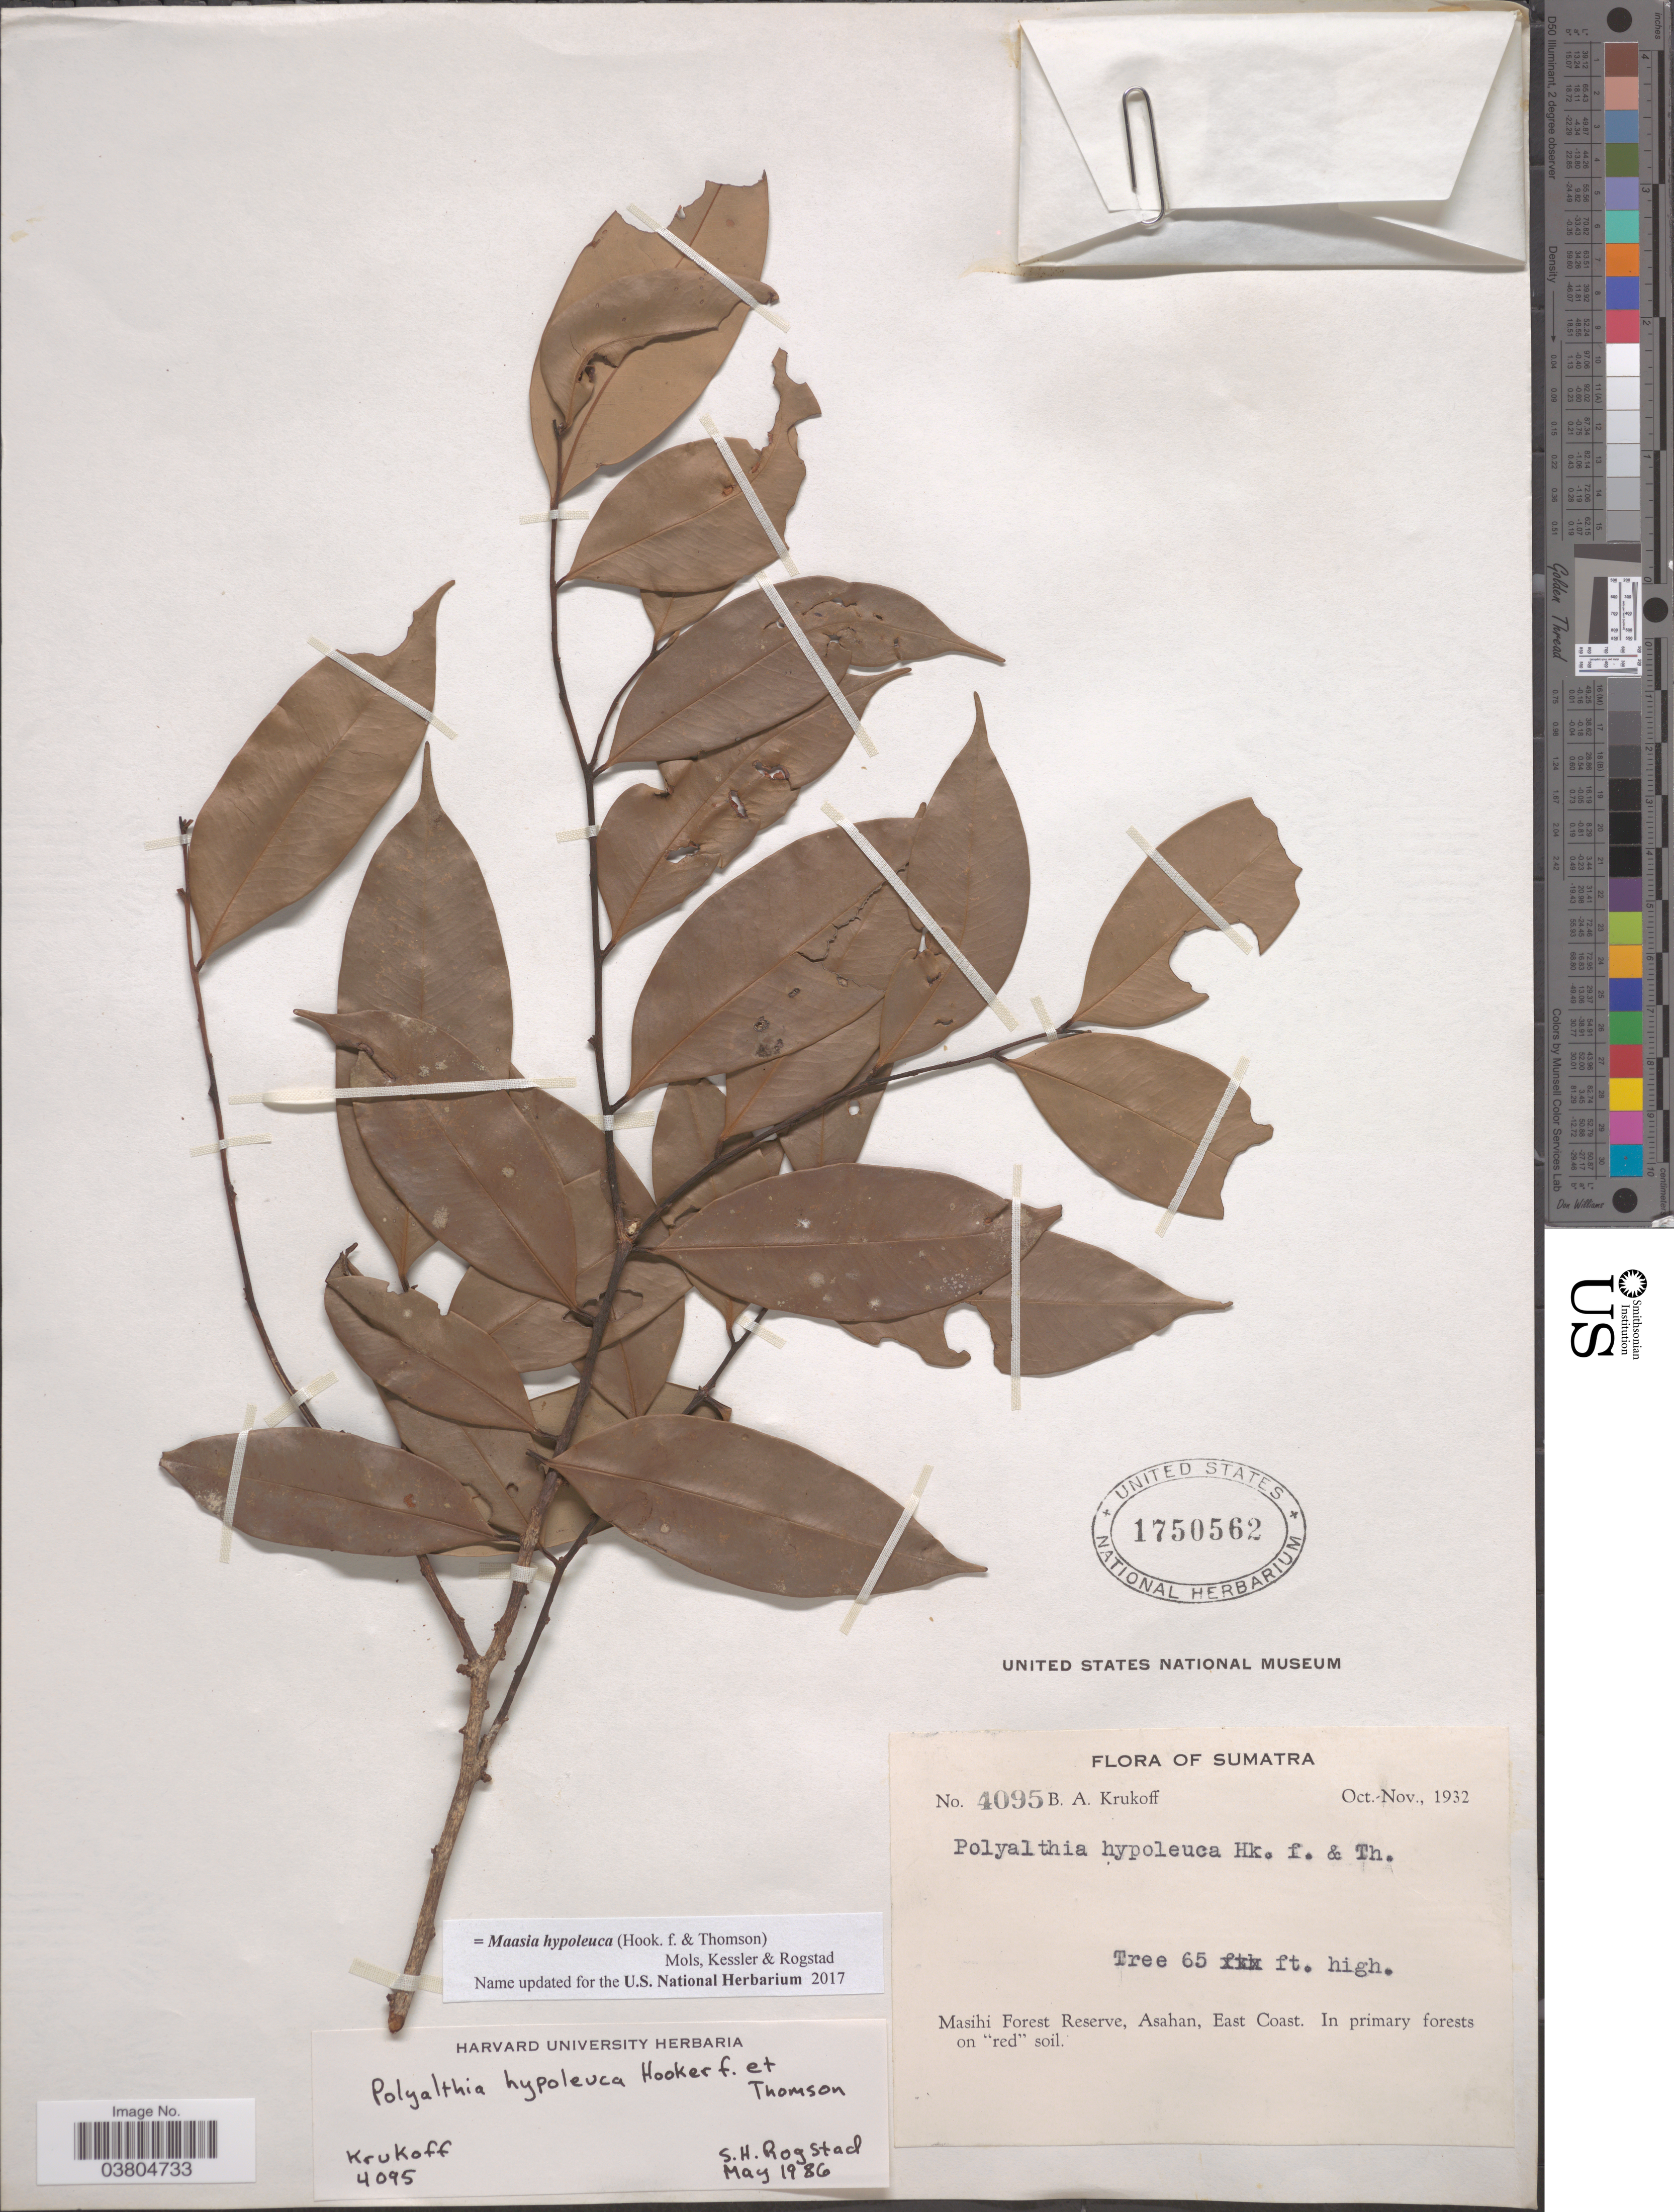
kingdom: Plantae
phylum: Tracheophyta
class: Magnoliopsida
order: Magnoliales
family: Annonaceae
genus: Maasia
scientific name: Maasia hypoleuca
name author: (Hook. f. & Thomson) Mols et al.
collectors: B. A. Krukoff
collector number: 4095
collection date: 1932-10/1932-11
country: Indonesia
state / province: Sumatra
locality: Masihi Forest Reserve, Asahan, East Coast.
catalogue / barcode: US 1750562